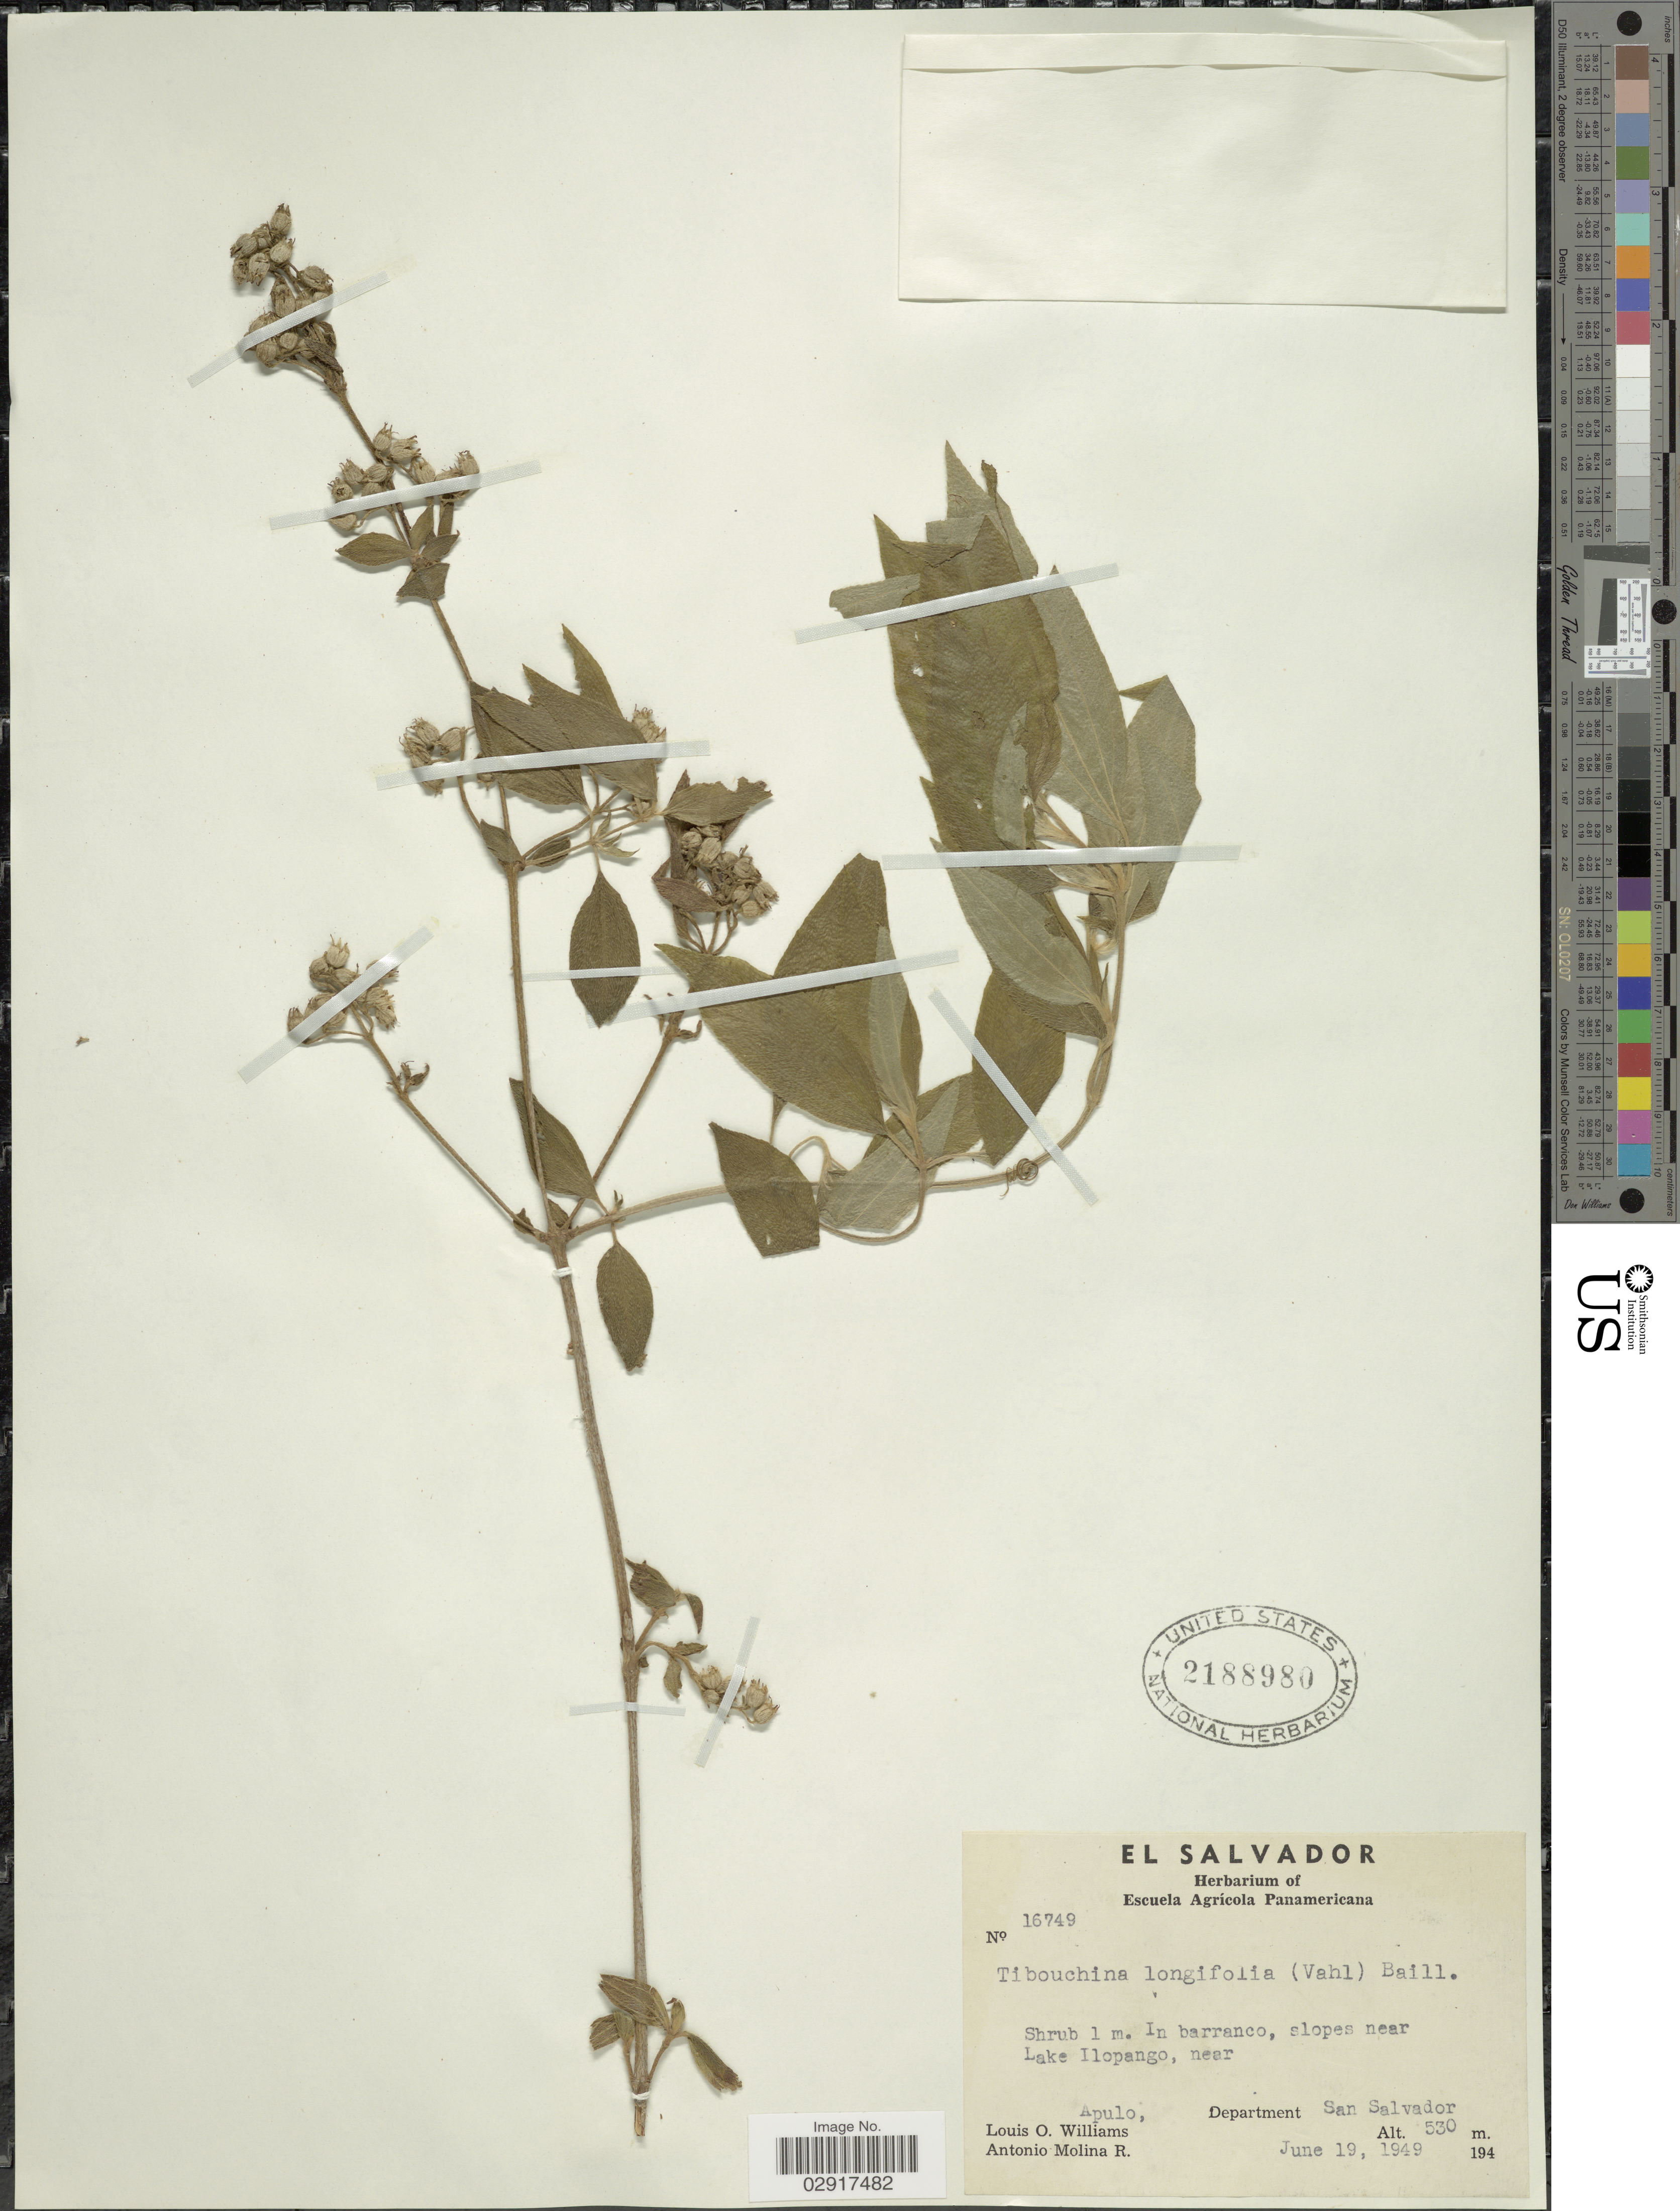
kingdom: Plantae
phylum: Tracheophyta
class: Magnoliopsida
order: Myrtales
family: Melastomataceae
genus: Chaetogastra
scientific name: Chaetogastra longifolia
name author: (Vahl) DC.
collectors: L. O. Williams & A. Molina R.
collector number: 16749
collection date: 1949-06-19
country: El Salvador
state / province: San Salvador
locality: In Barranco, slopes near Lake Ilopango, near Apulo, Department San Salvador.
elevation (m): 530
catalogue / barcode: US 2188980